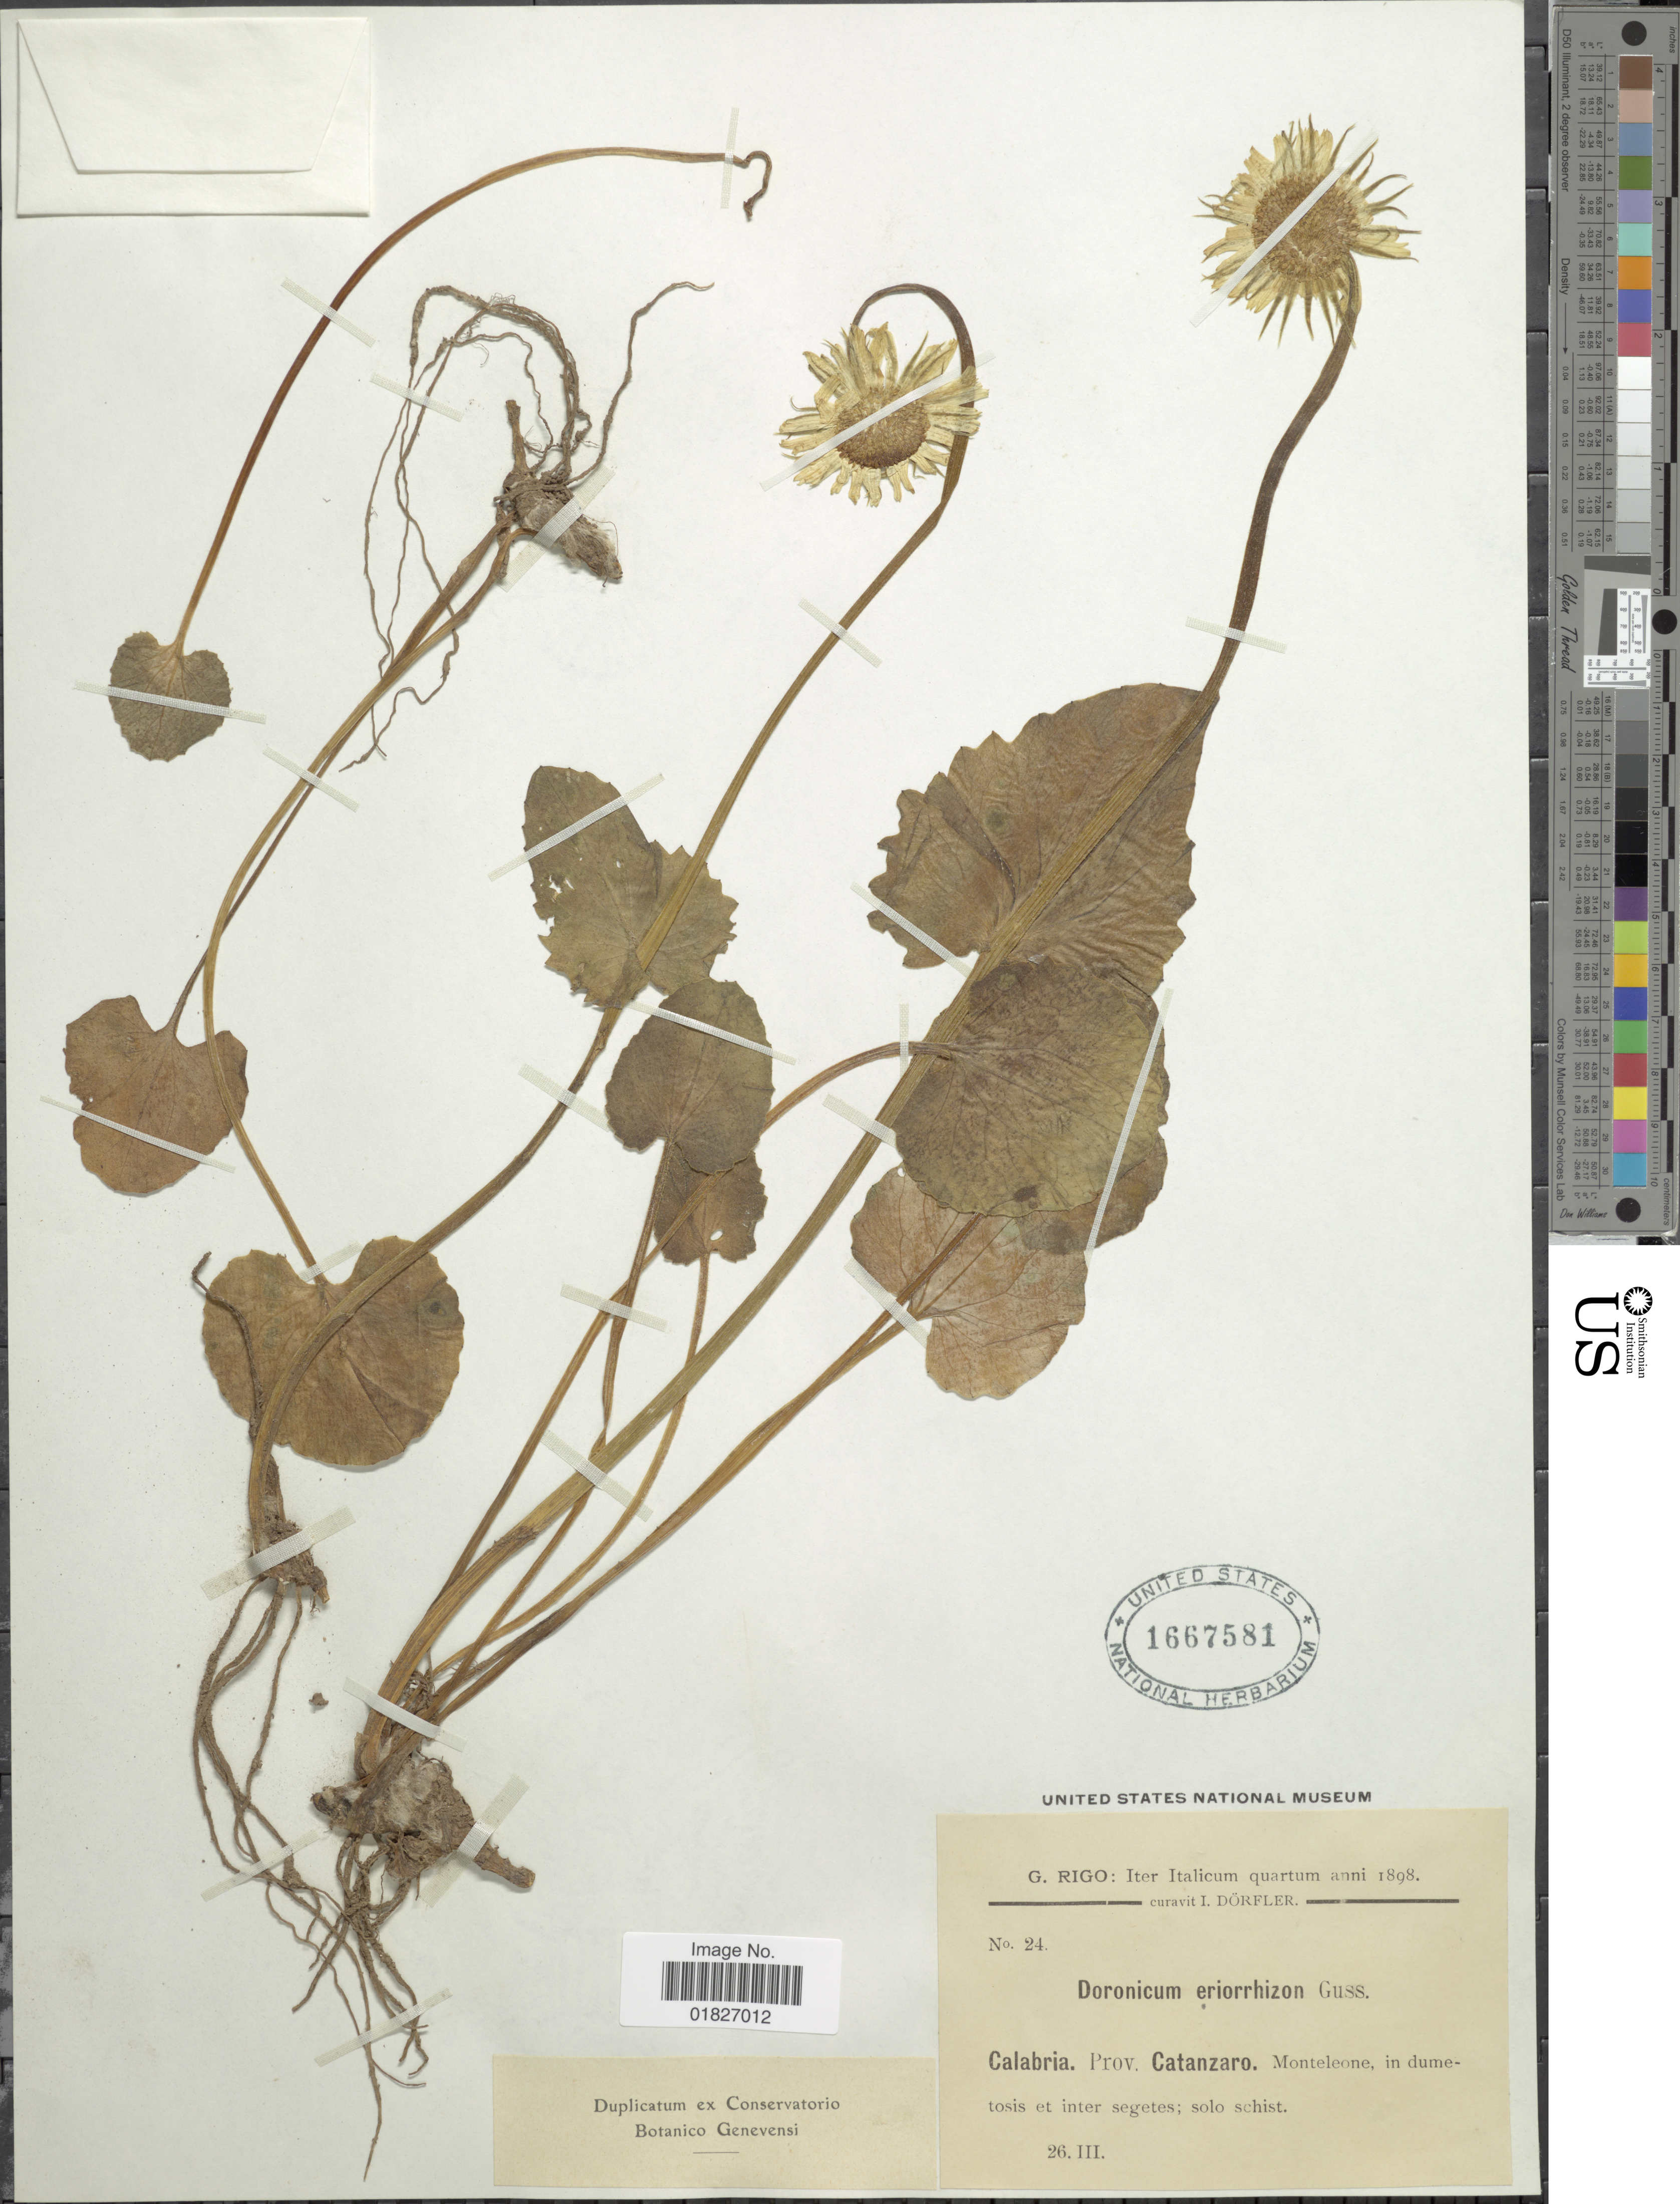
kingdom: Plantae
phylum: Tracheophyta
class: Magnoliopsida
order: Asterales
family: Asteraceae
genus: Doronicum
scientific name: Doronicum columnae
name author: Ten.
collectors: G. Rigo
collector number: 24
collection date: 1898-03-26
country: Italy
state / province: Calabria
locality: Italicum, Prov. Catanzaro, Monteleone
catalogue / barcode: US 1667581